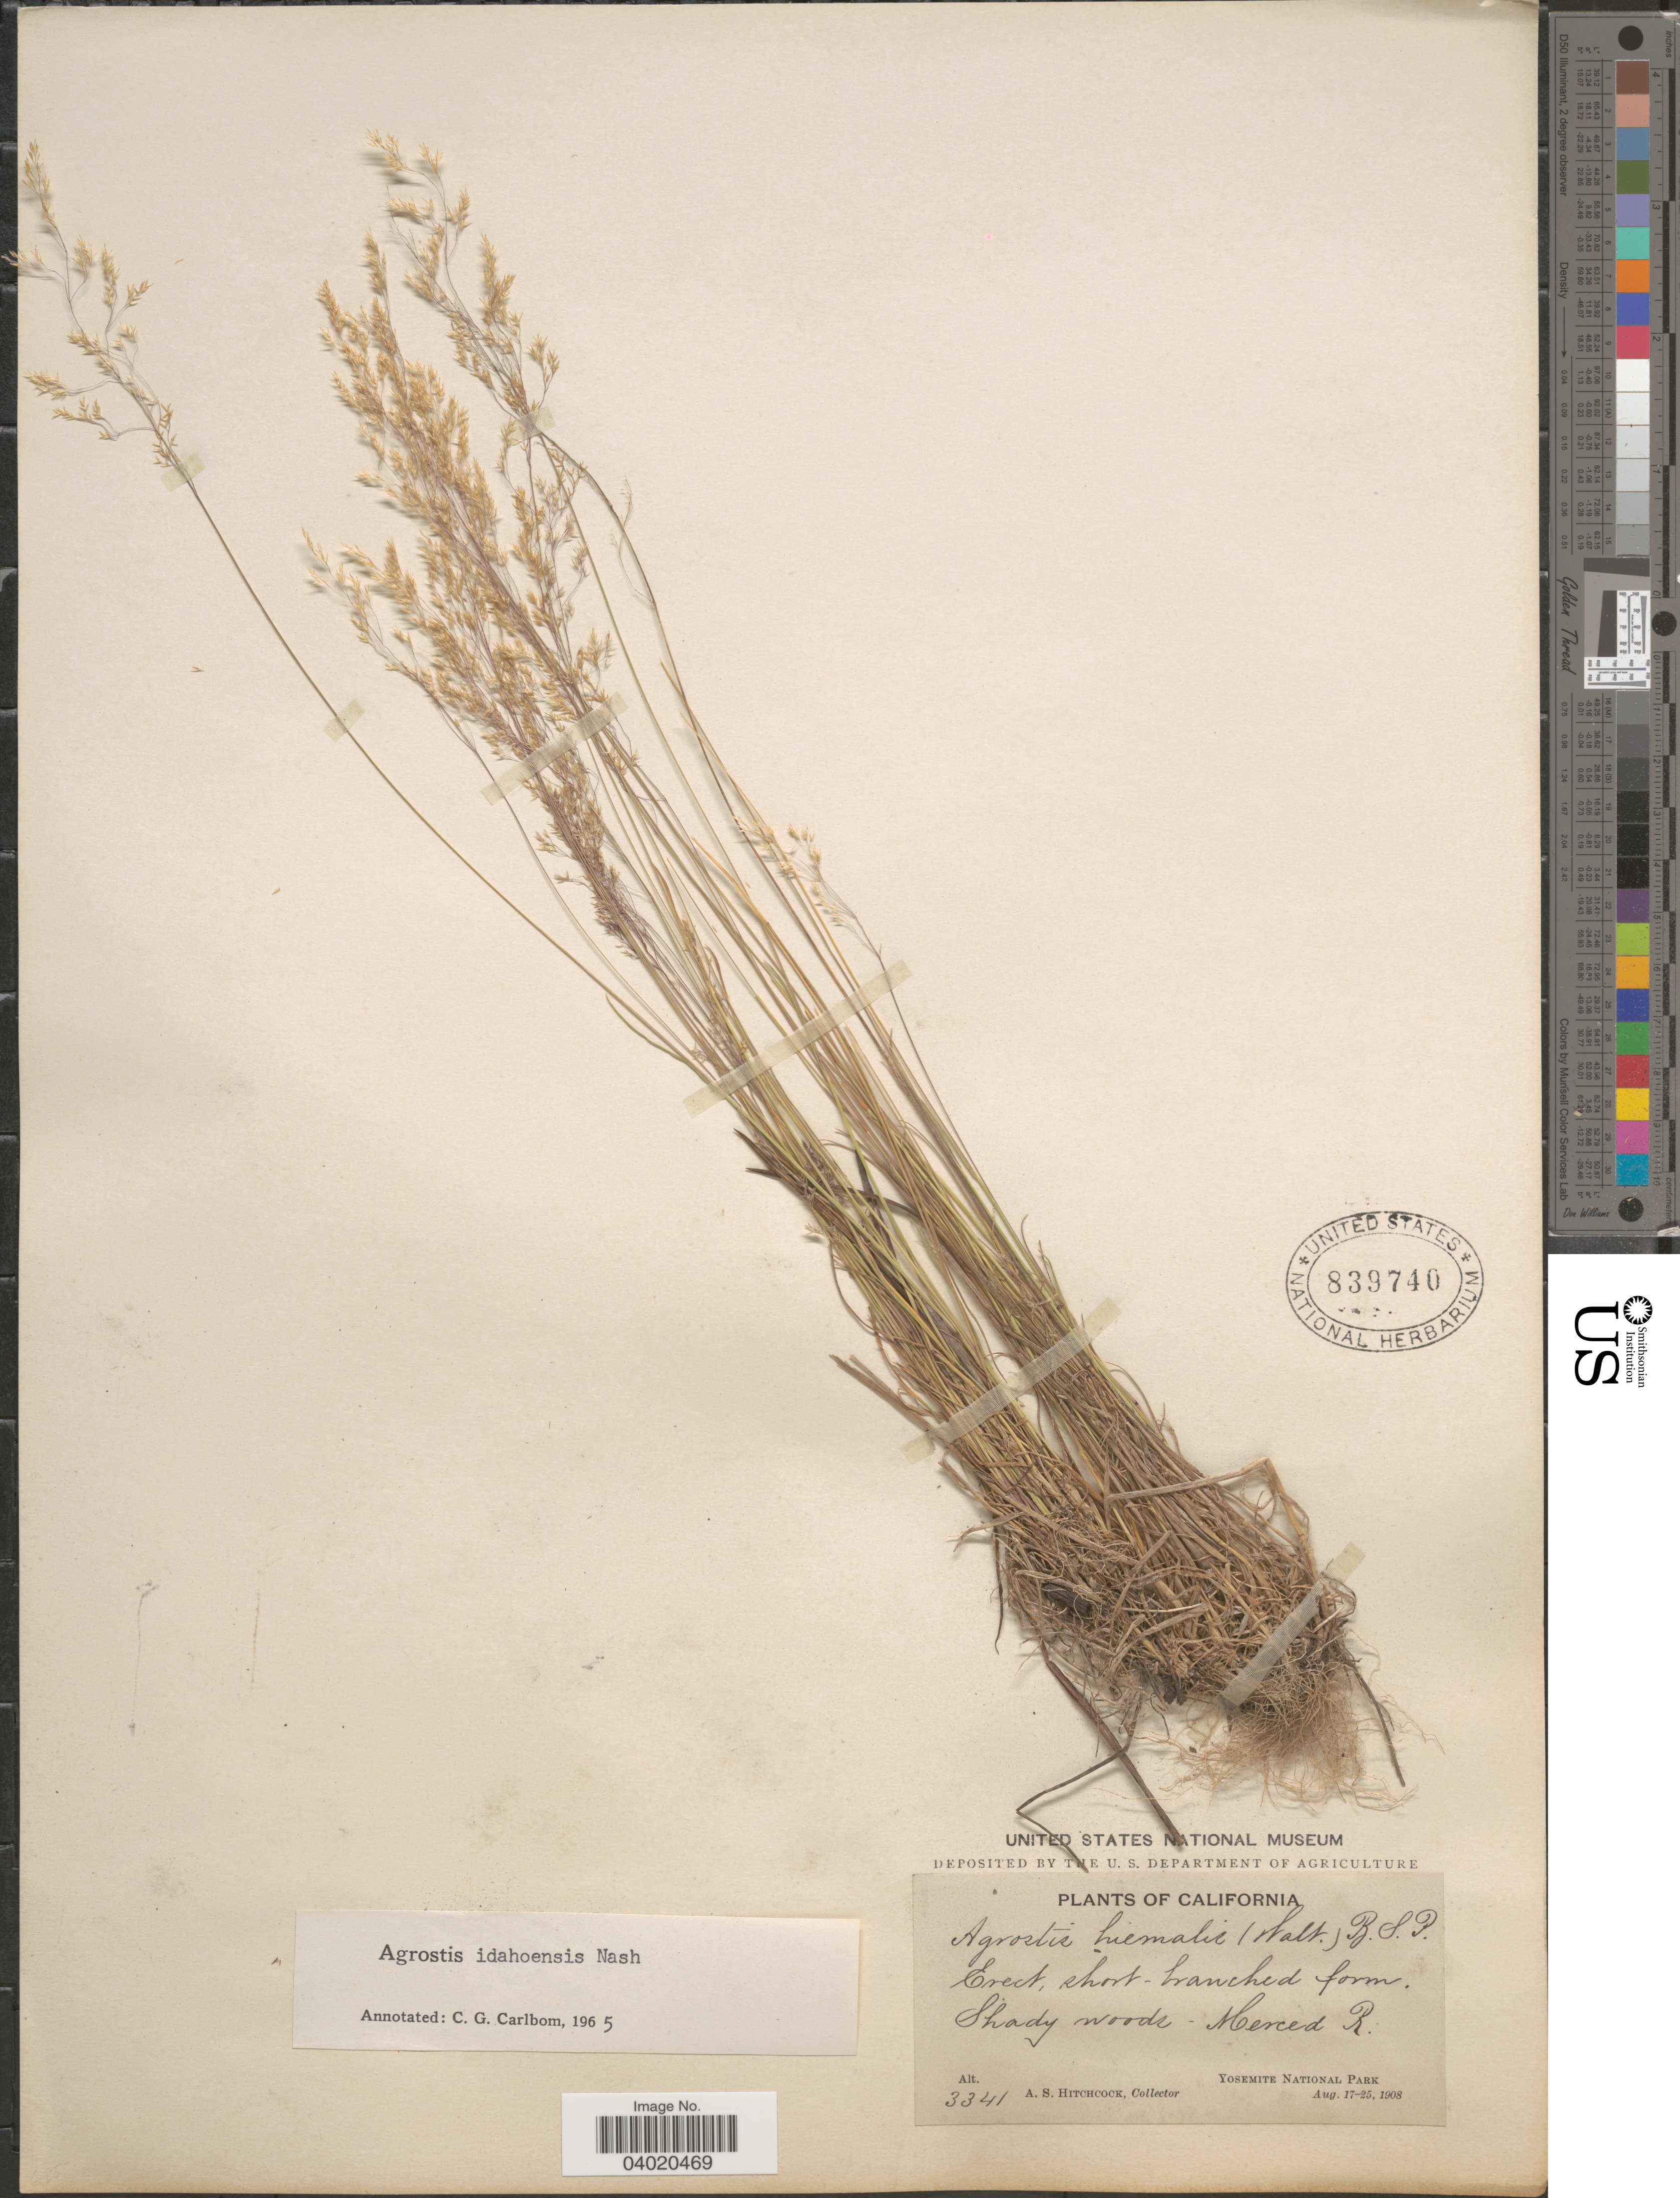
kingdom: Plantae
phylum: Tracheophyta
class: Liliopsida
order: Poales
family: Poaceae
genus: Agrostis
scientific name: Agrostis idahoensis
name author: Nash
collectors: A. S. Hitchcock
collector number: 3341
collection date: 1908-08-17/1908-08-25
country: United States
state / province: California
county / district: Mariposa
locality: Merced R. Yosemite National Park.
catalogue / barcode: US 839740